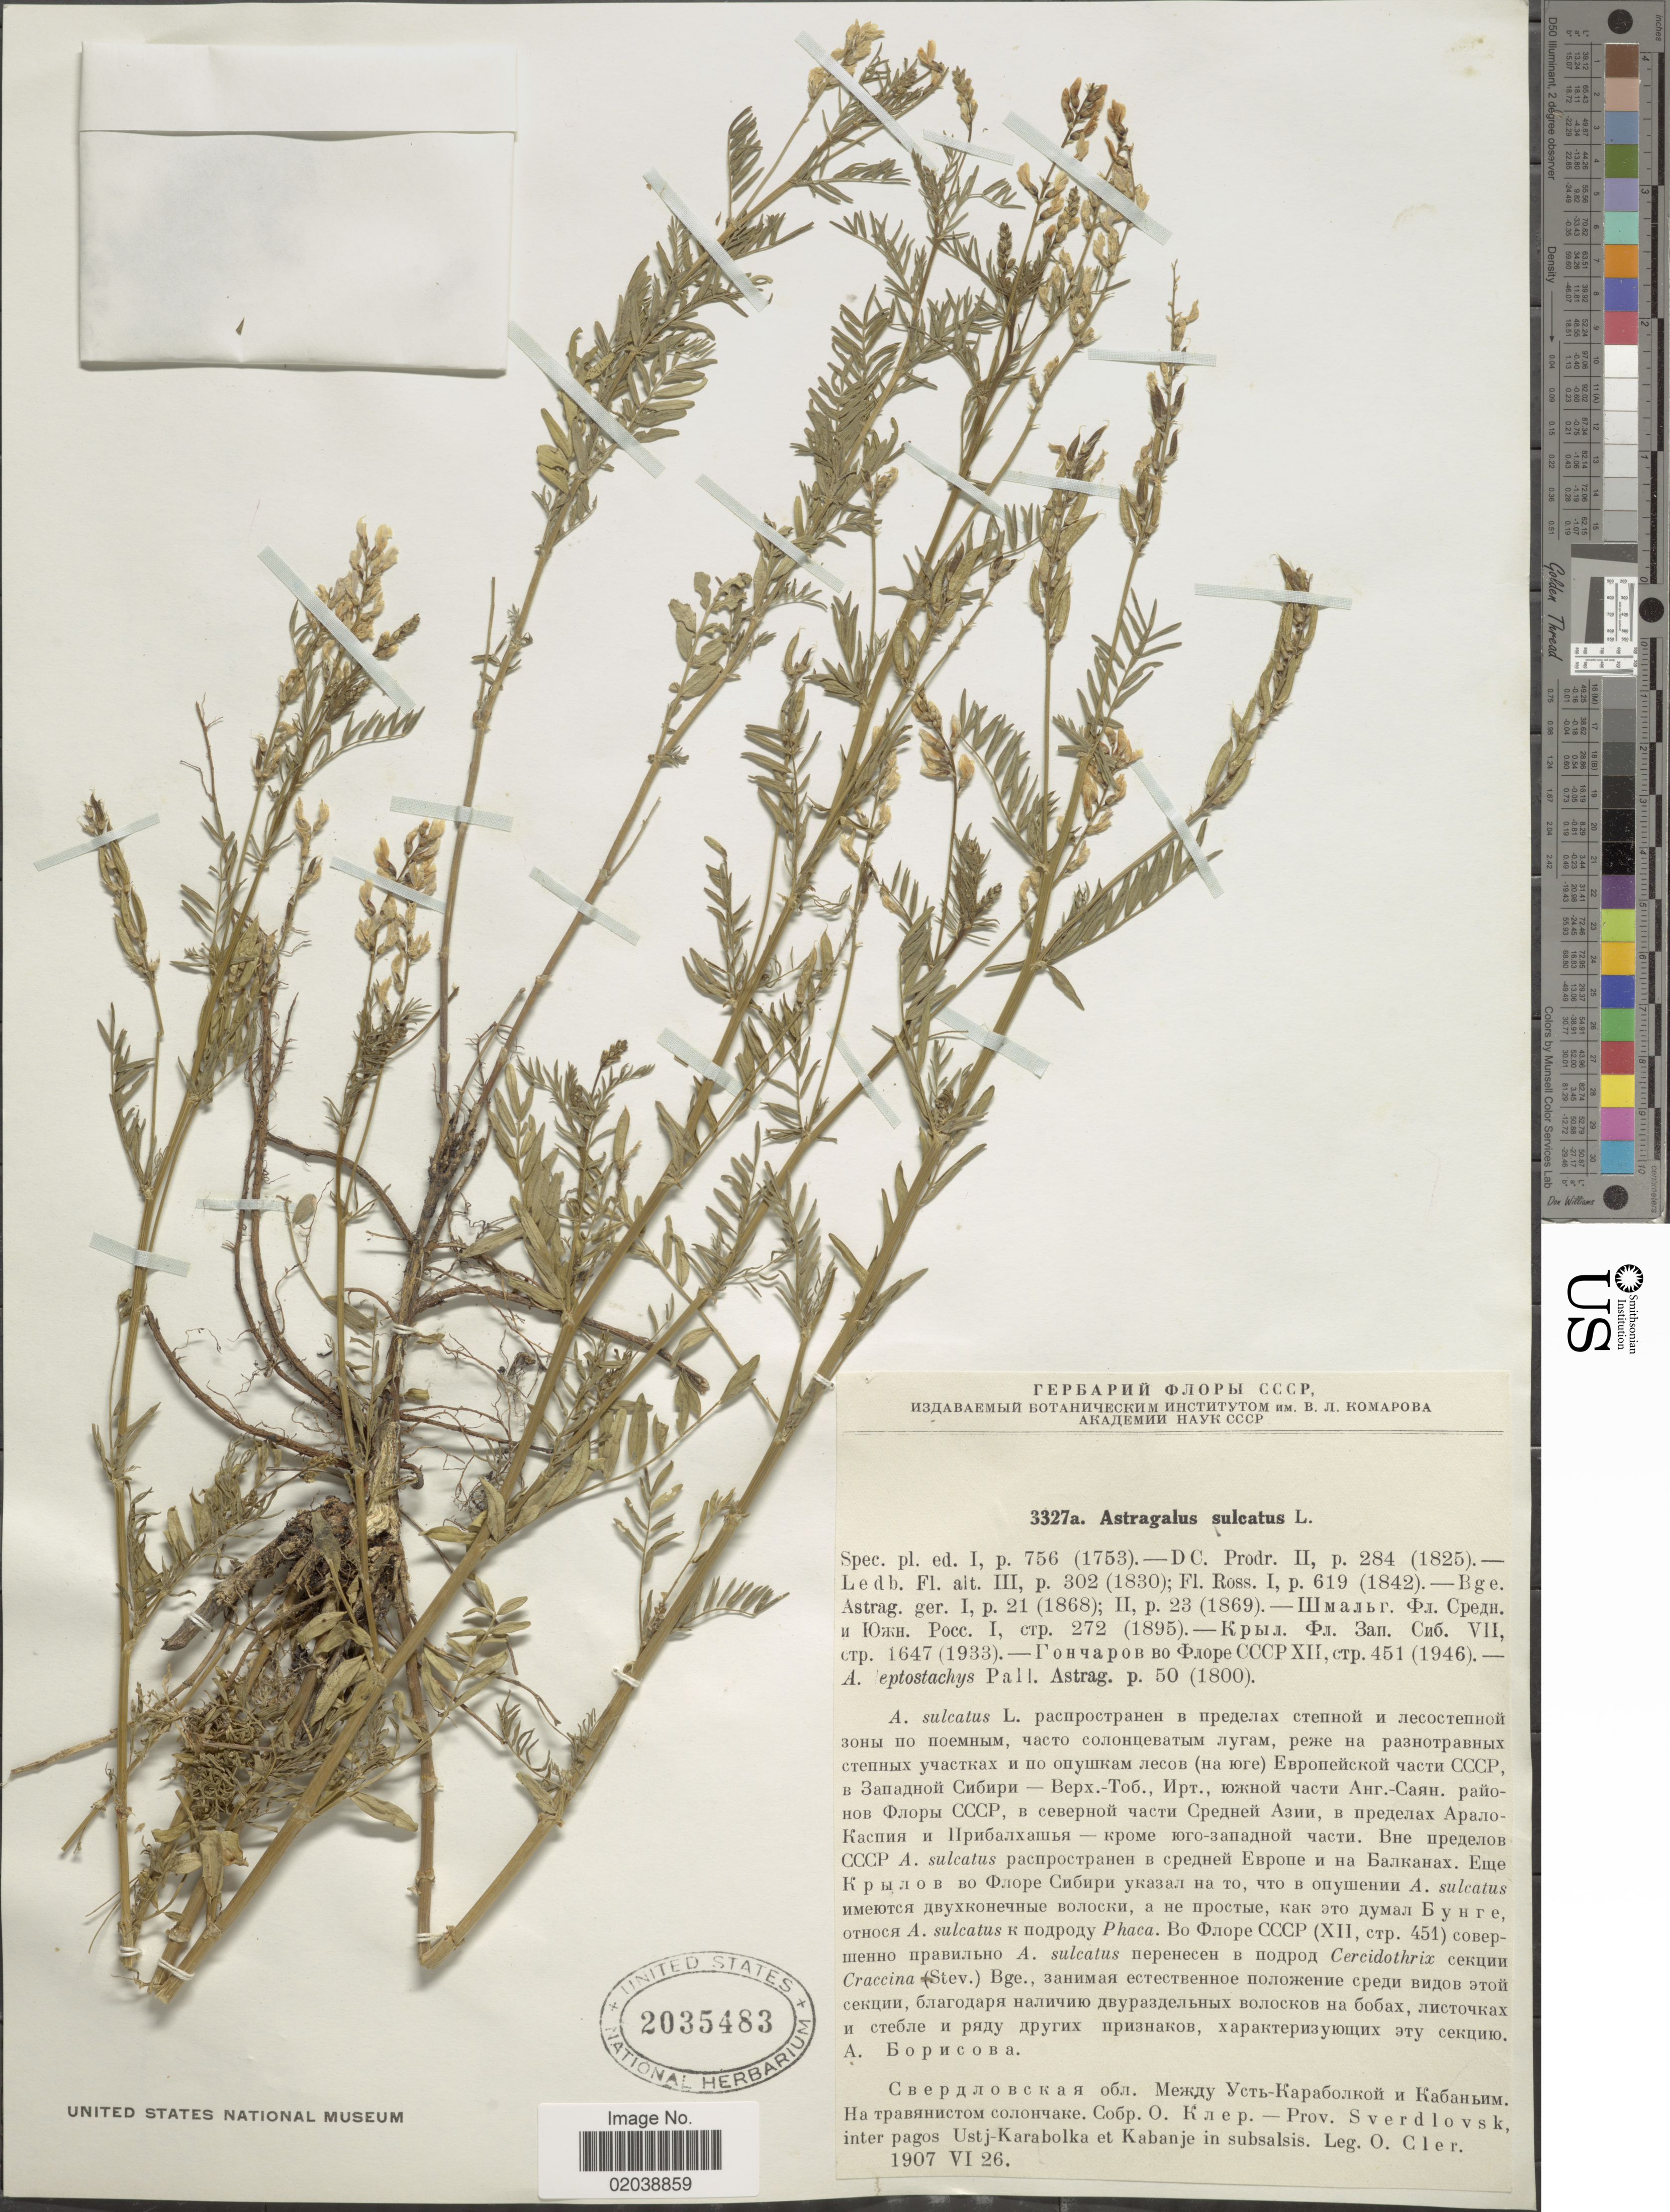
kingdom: Plantae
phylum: Tracheophyta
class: Magnoliopsida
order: Fabales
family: Fabaceae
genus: Astragalus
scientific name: Astragalus sulcatus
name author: L.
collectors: O. Cler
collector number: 3327a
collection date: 1907-06-26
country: Russian Federation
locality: Prov. Sverlovsk, inter pagos Ustj-Karabolka et Kabanje in subsalsis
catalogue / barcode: US 2035483